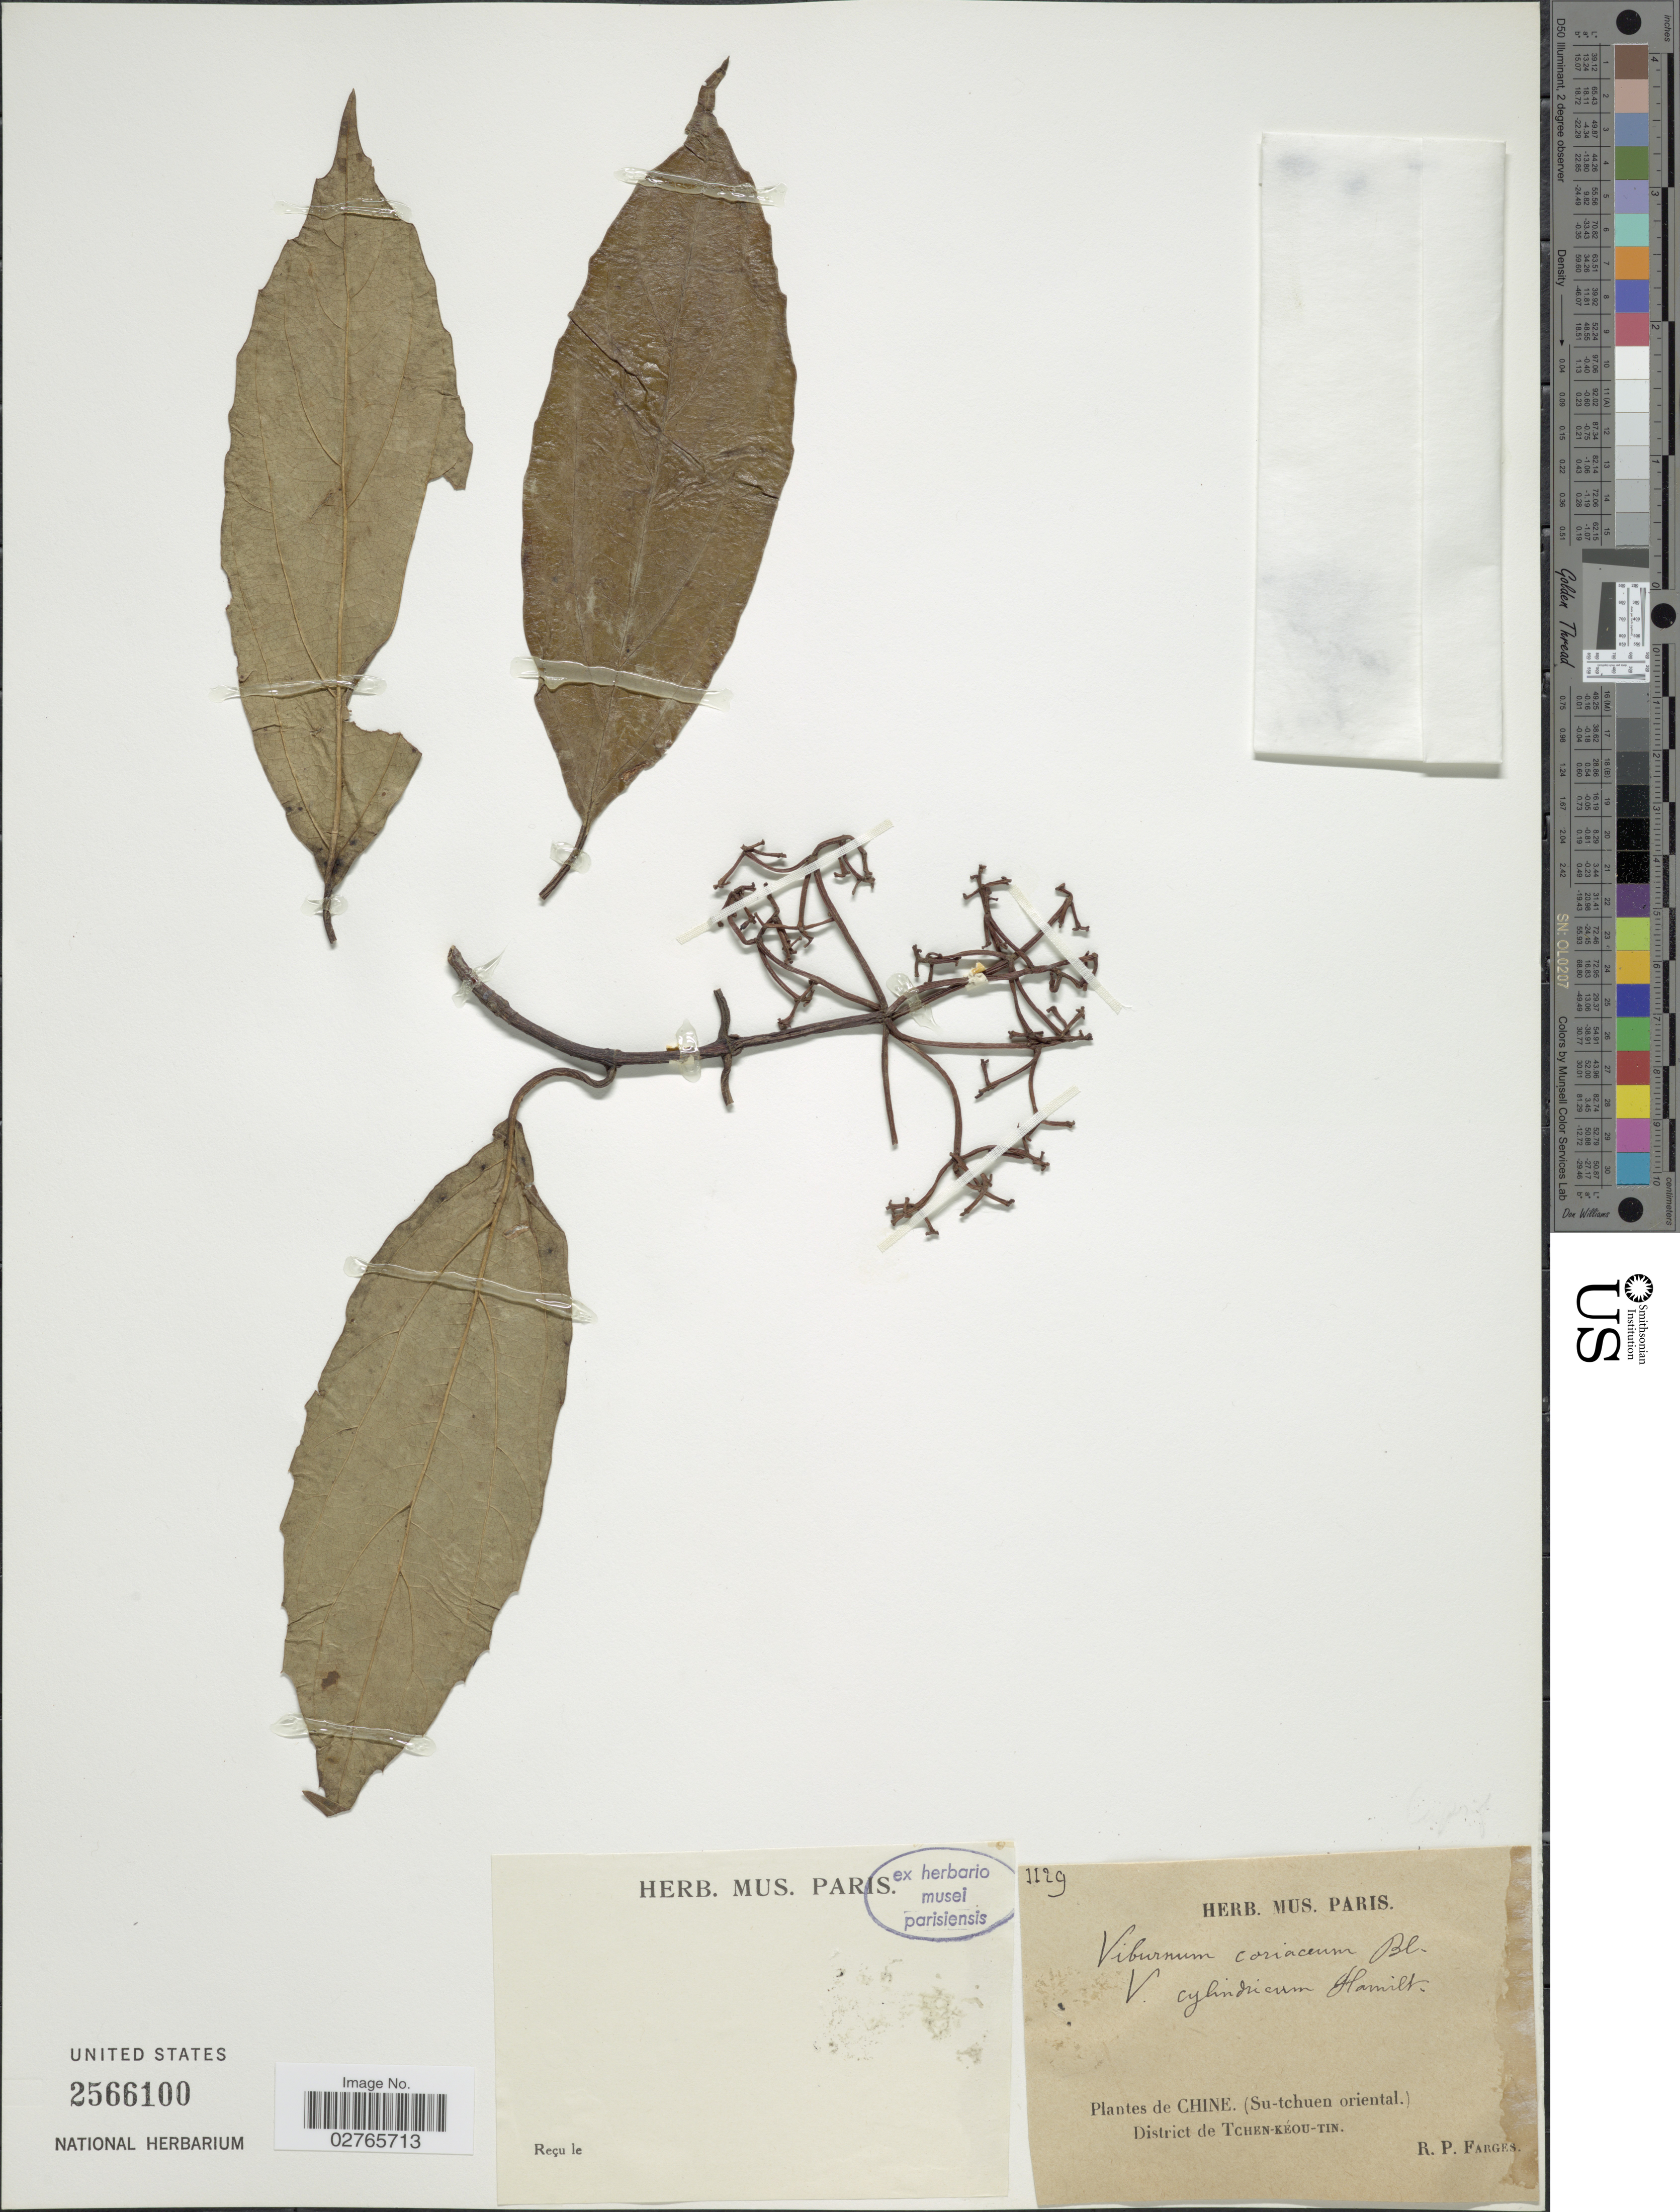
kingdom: Plantae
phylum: Tracheophyta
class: Magnoliopsida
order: Dipsacales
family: Viburnaceae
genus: Viburnum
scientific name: Viburnum cylindricum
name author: Buch.-Ham.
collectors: R. Farges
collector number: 1129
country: China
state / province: Sichuan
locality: (Su-tchuen oriental.) District de Tchen-Kéou-Tin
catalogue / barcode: US 2566100